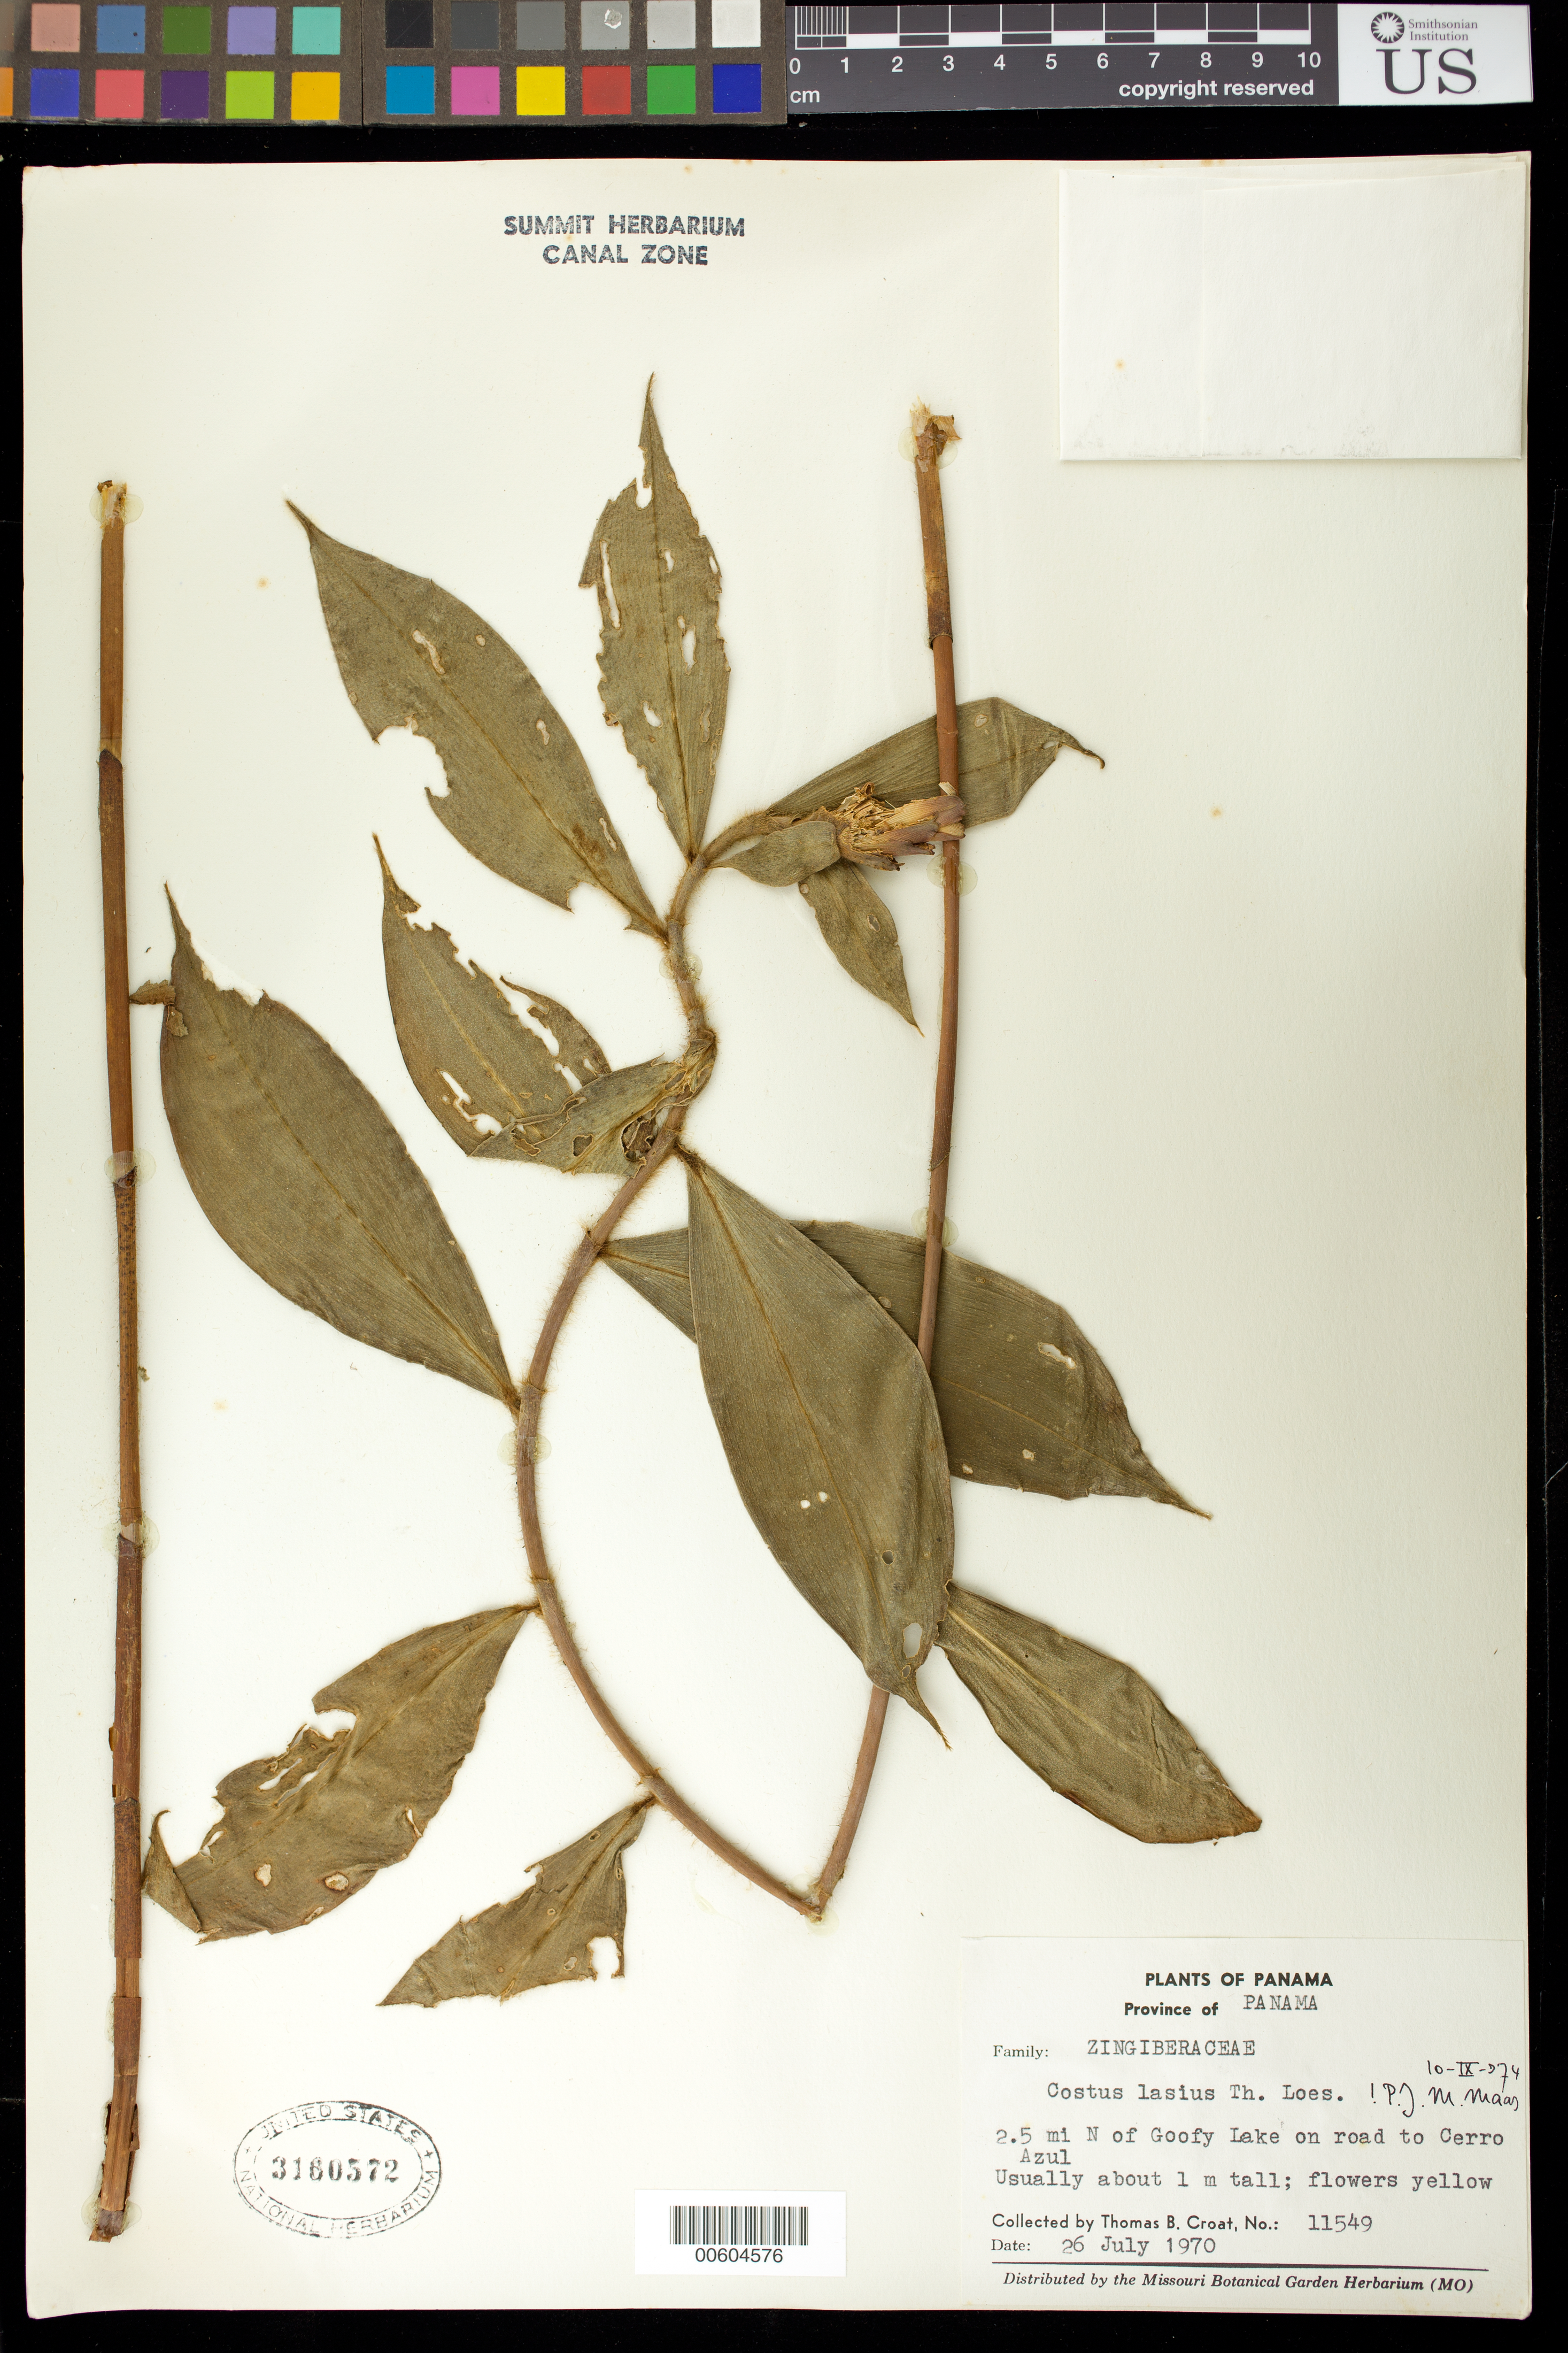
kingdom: Plantae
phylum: Tracheophyta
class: Liliopsida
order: Zingiberales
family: Costaceae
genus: Costus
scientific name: Costus lasius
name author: Loes.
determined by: Maas, Paul J. M.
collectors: T. B. Croat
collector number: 11549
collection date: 1970-07-26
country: Panama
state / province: Panamá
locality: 2.5 mi N of Goofy Lake on road to Cerro Azul.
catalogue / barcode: US 3160572